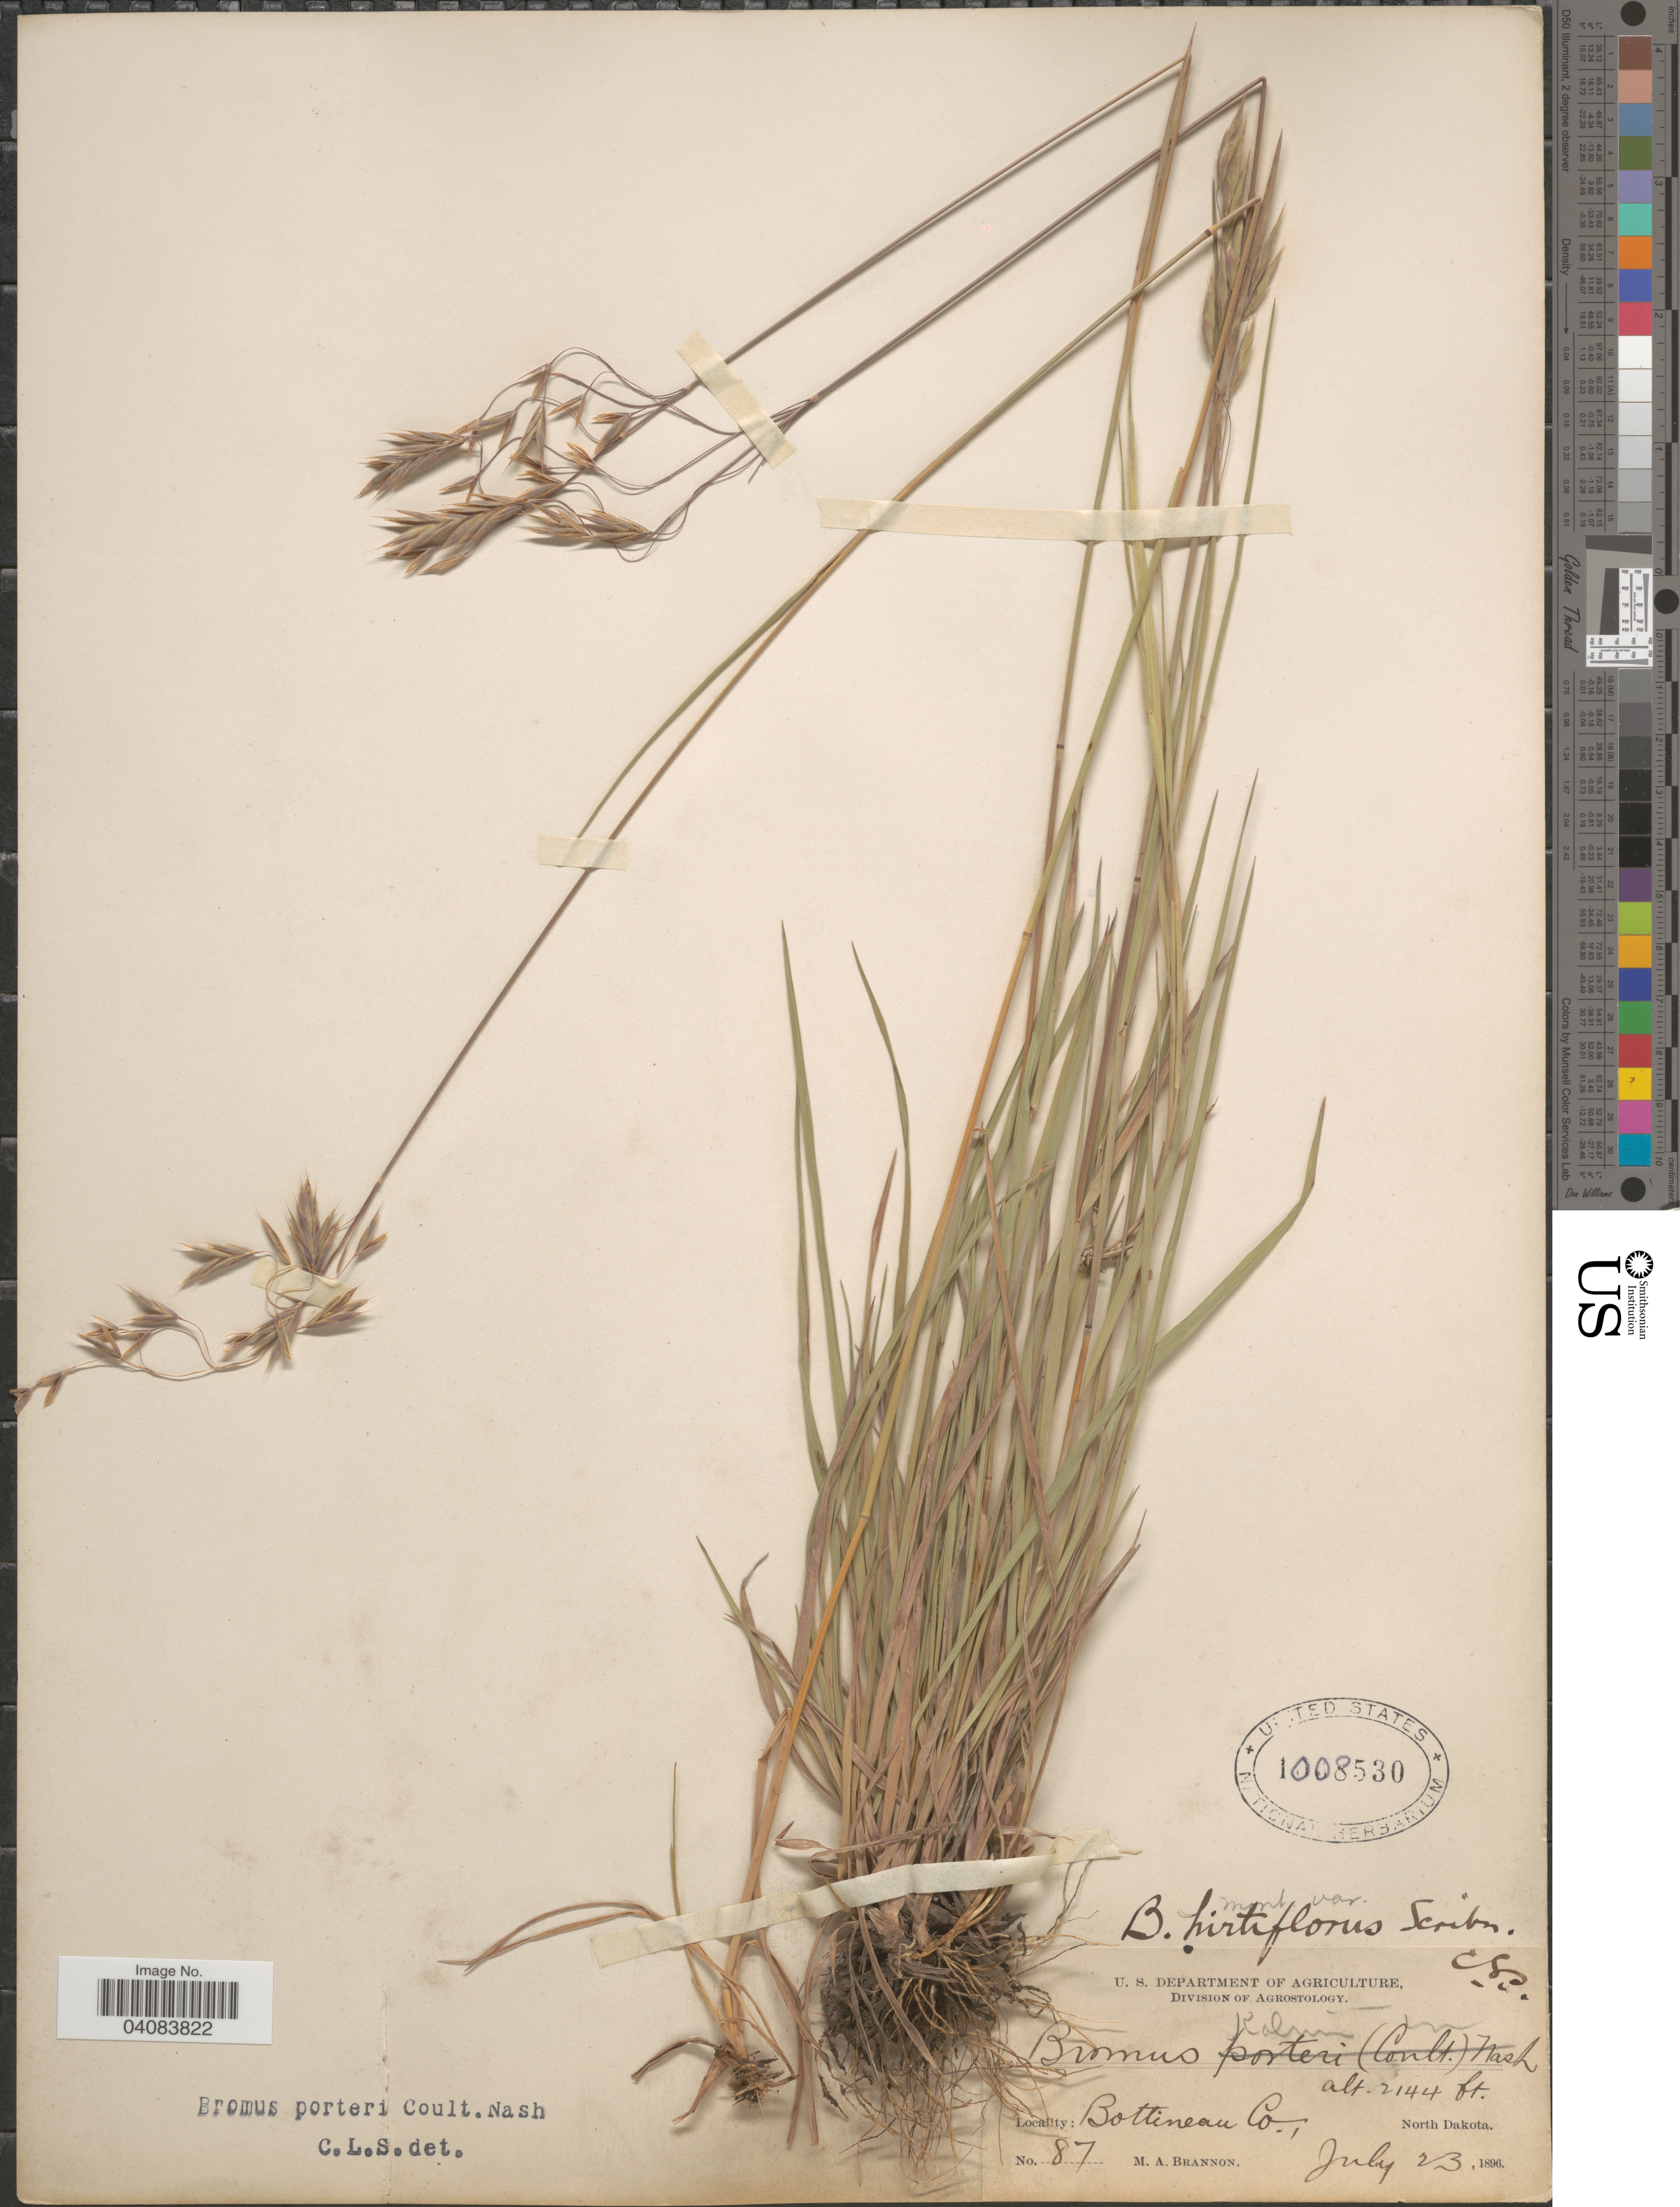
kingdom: Plantae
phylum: Tracheophyta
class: Liliopsida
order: Poales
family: Poaceae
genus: Bromus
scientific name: Bromus porteri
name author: (J.M. Coult.) Nash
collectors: M. Brannon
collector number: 87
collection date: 1896-07-23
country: United States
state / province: North Dakota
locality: Bottineau Co.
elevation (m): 653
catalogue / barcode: US 1008530